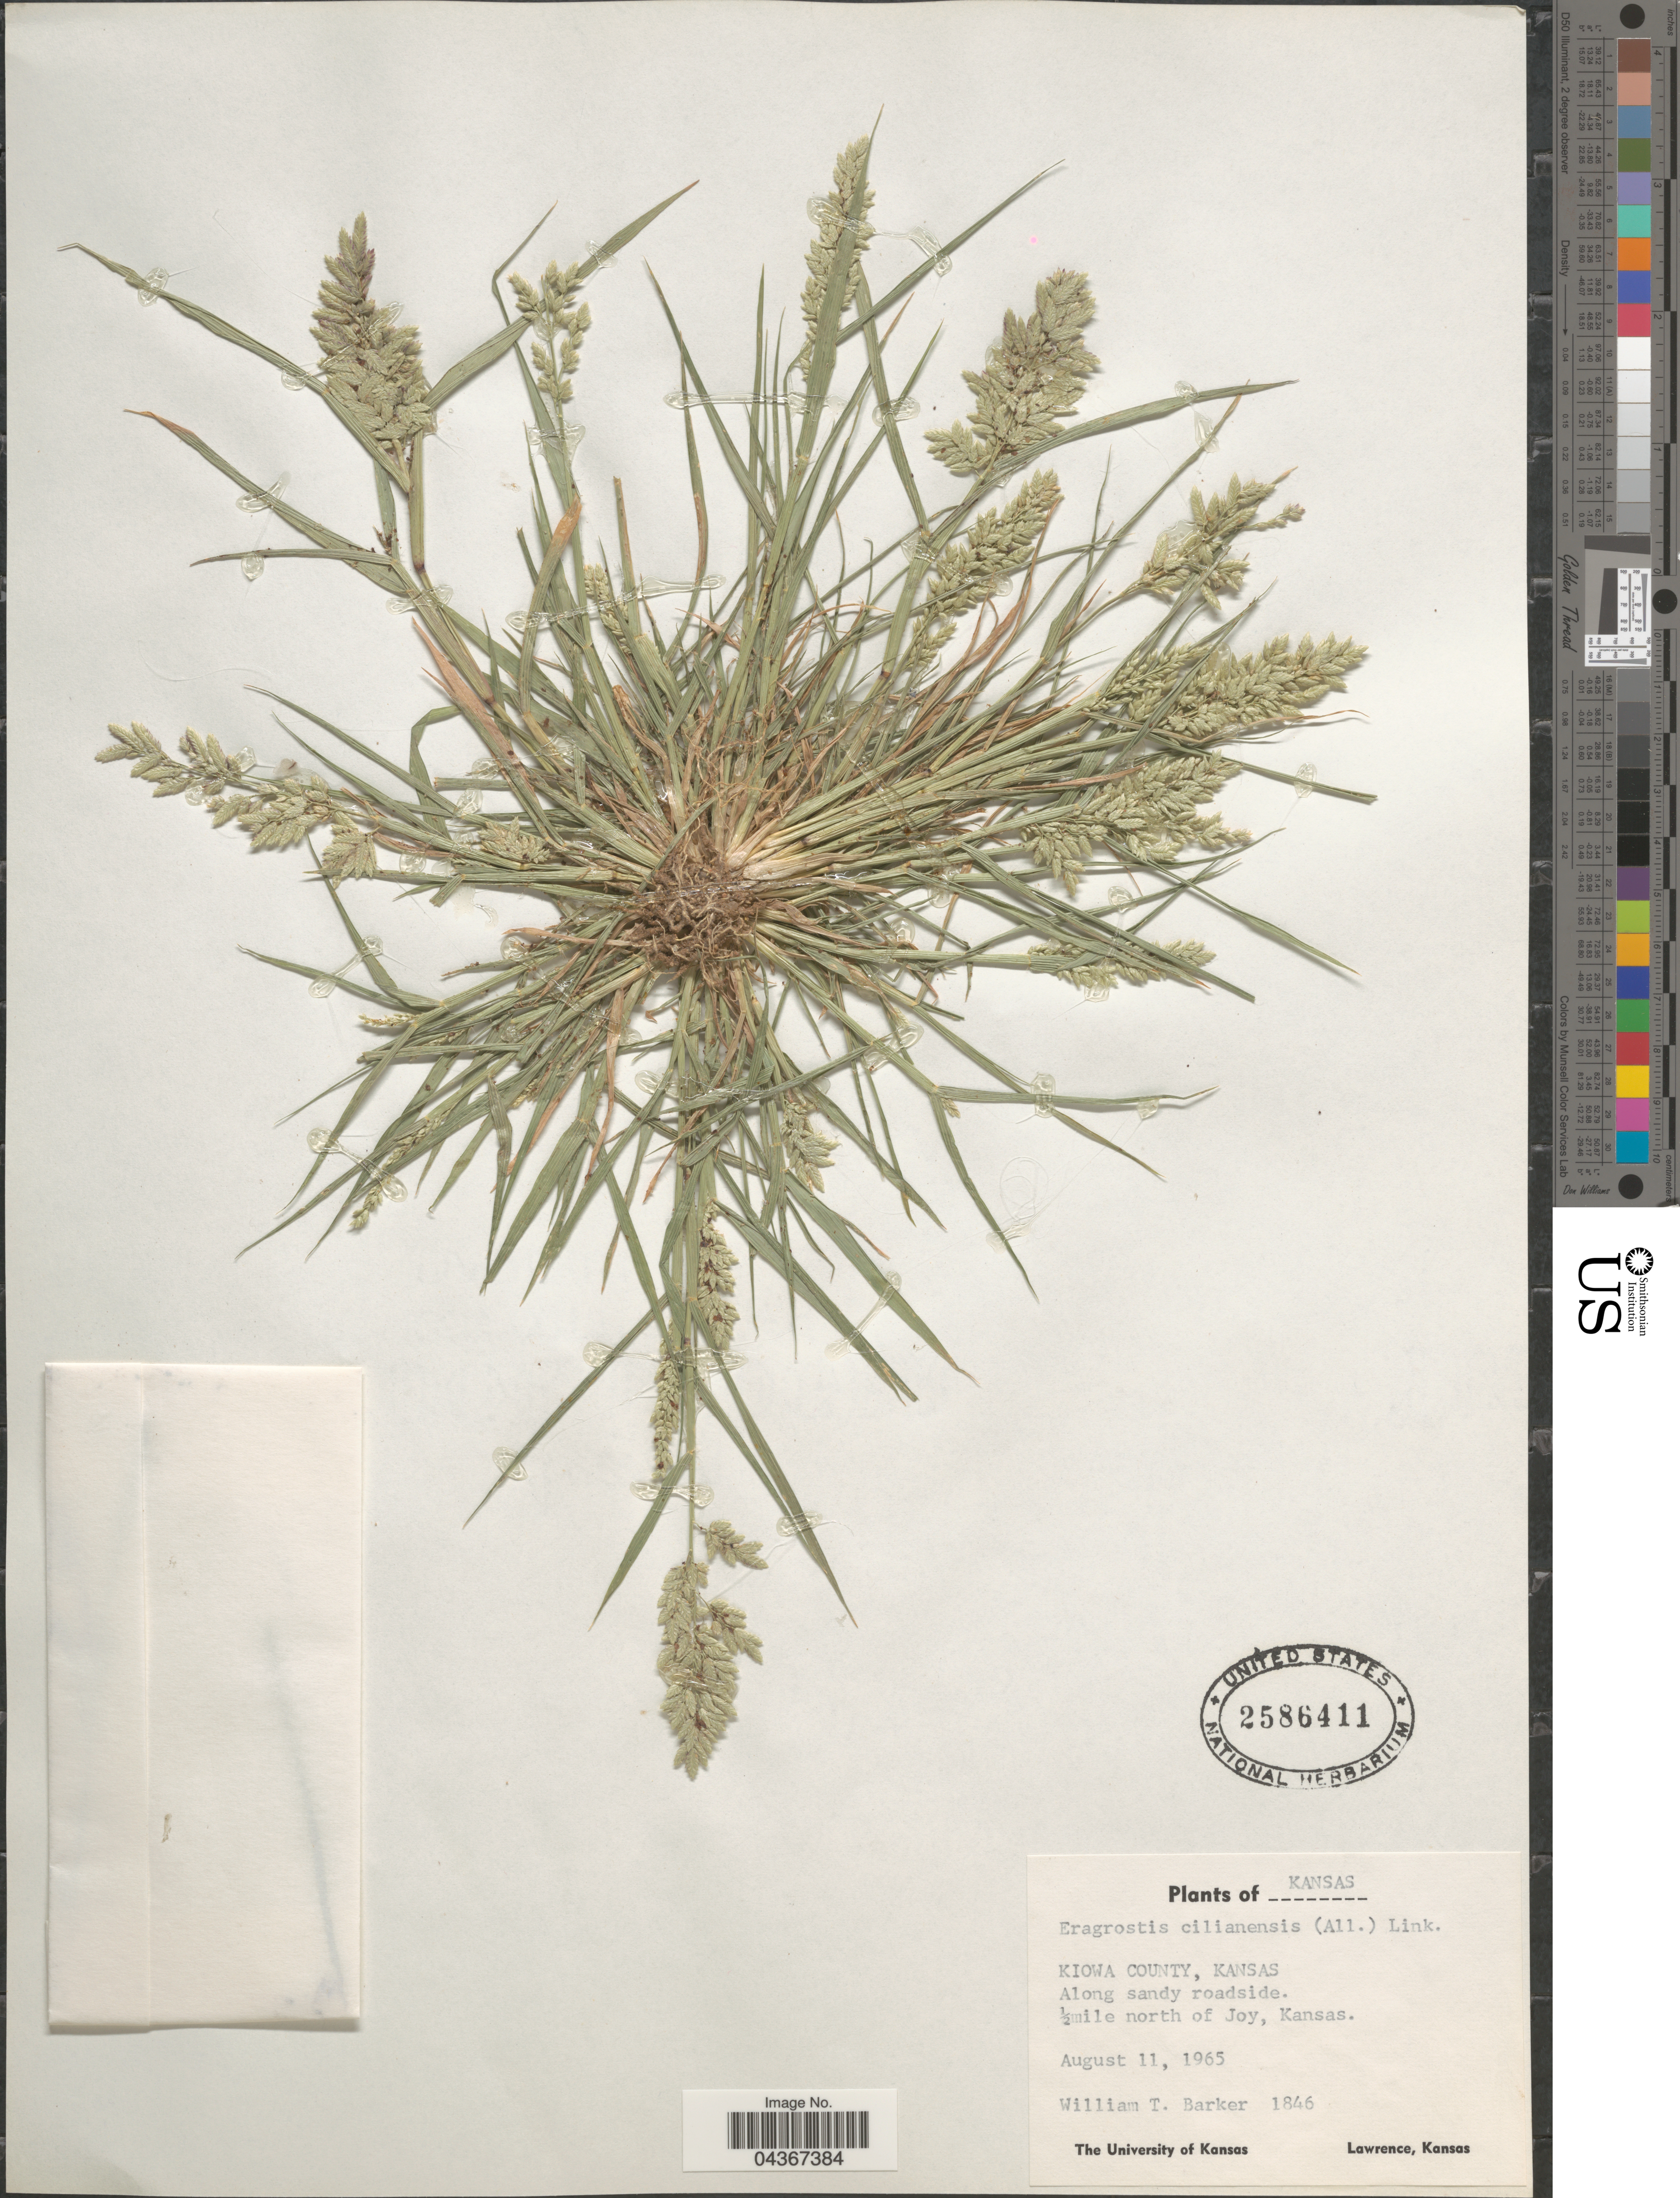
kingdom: Plantae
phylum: Tracheophyta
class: Liliopsida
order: Poales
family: Poaceae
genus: Eragrostis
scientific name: Eragrostis cilianensis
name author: (Bellardi) Vignolo ex Janch.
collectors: W. T. Barker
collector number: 1846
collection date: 1965-08-11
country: United States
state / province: Kansas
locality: Kiowa County. Along sandy roadside. ½ mile north of Joy.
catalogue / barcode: US 2586411